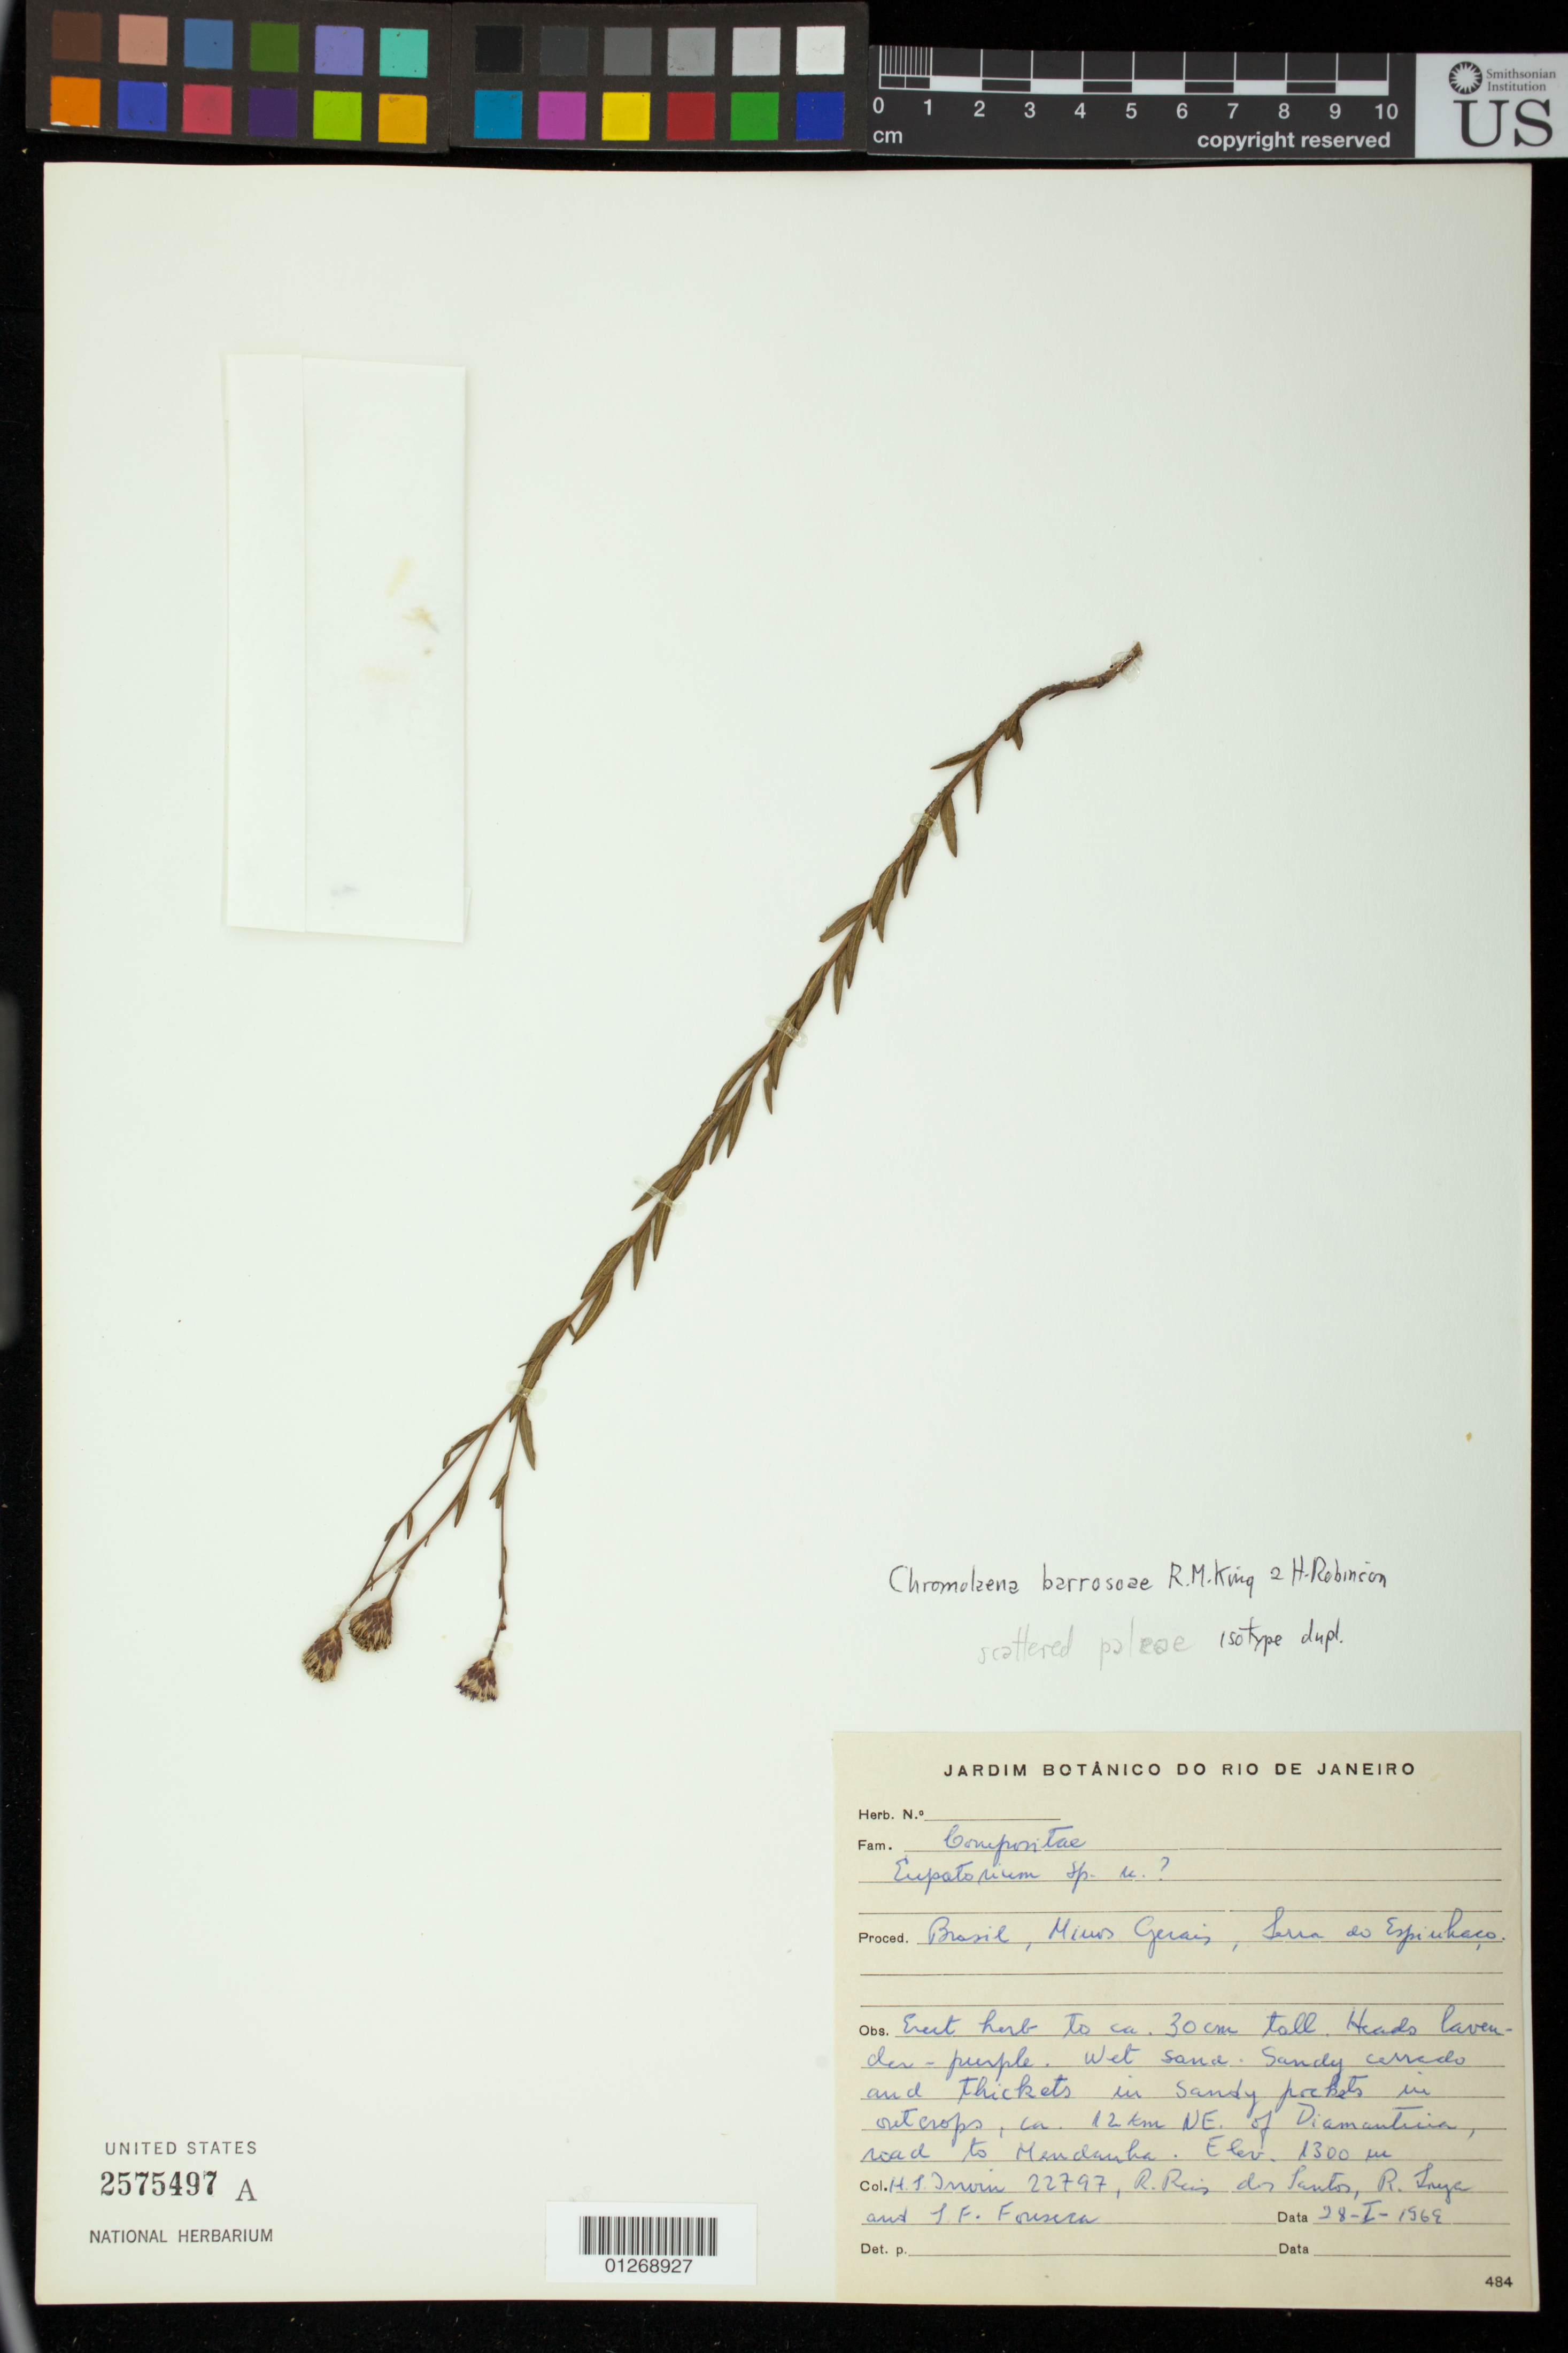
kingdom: Plantae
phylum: Tracheophyta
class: Magnoliopsida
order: Asterales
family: Asteraceae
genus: Chromolaena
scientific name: Chromolaena barrosoae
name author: R.M. King & H. Rob.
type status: Isotype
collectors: H. Irwin, R. Reis dos Santos, R. Souza & S. F. Fonsêca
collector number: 22797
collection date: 1969-01-28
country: Brazil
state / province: Minas Gerais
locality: Planalto do Brasil, Estado de Minas Gerais, Serra do Espinhaço. Ca. 12 km NE of Diamentina, road to Mendanha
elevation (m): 1300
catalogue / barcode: US 2575497A